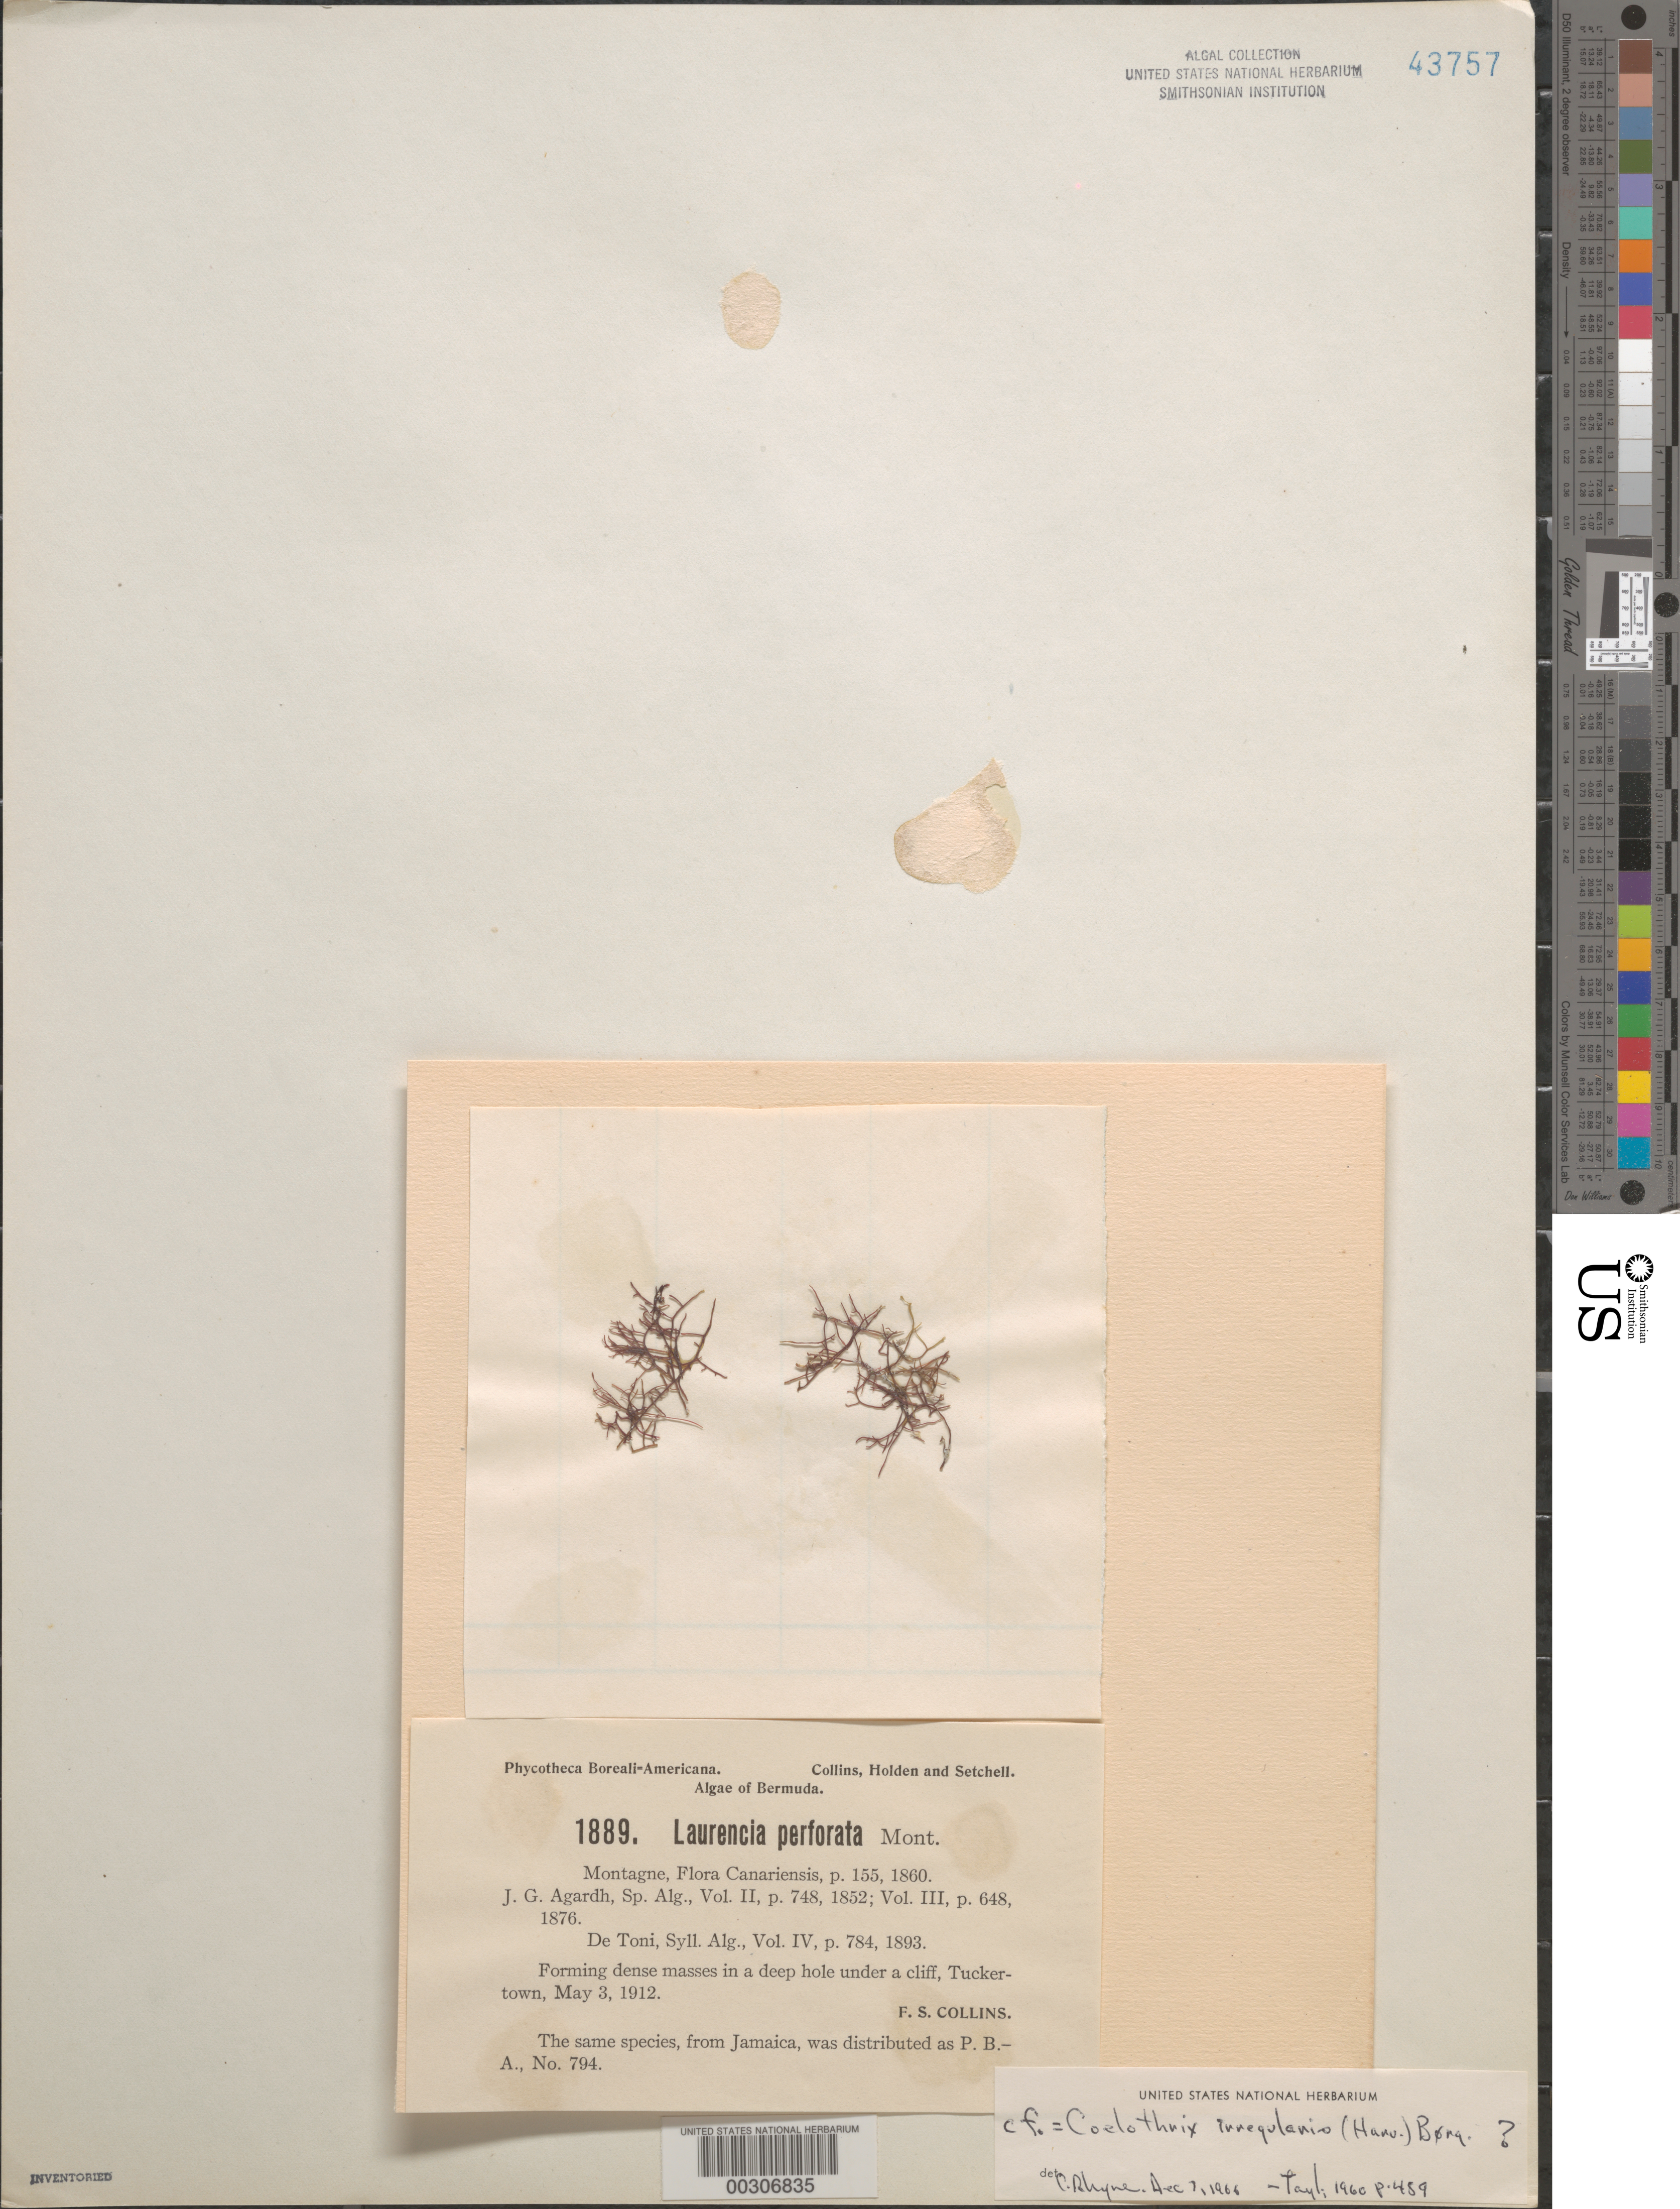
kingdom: Plantae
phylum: Rhodophyta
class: Florideophyceae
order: Rhodymeniales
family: Champiaceae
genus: Coelothrix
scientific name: Coelothrix irregularis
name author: (Harv.) Børgesen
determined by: Rhyne, C. F.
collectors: F. Collins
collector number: PB-A 1889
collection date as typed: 03 May 1912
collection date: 1912-05-03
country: Bermuda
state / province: Saint George's (parish)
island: Bermuda Island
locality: Tucker's Town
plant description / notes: Collins, Holden & Setchell, Phycotheca Boreali-Americana, as Laurencia perforata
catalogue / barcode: US 43757